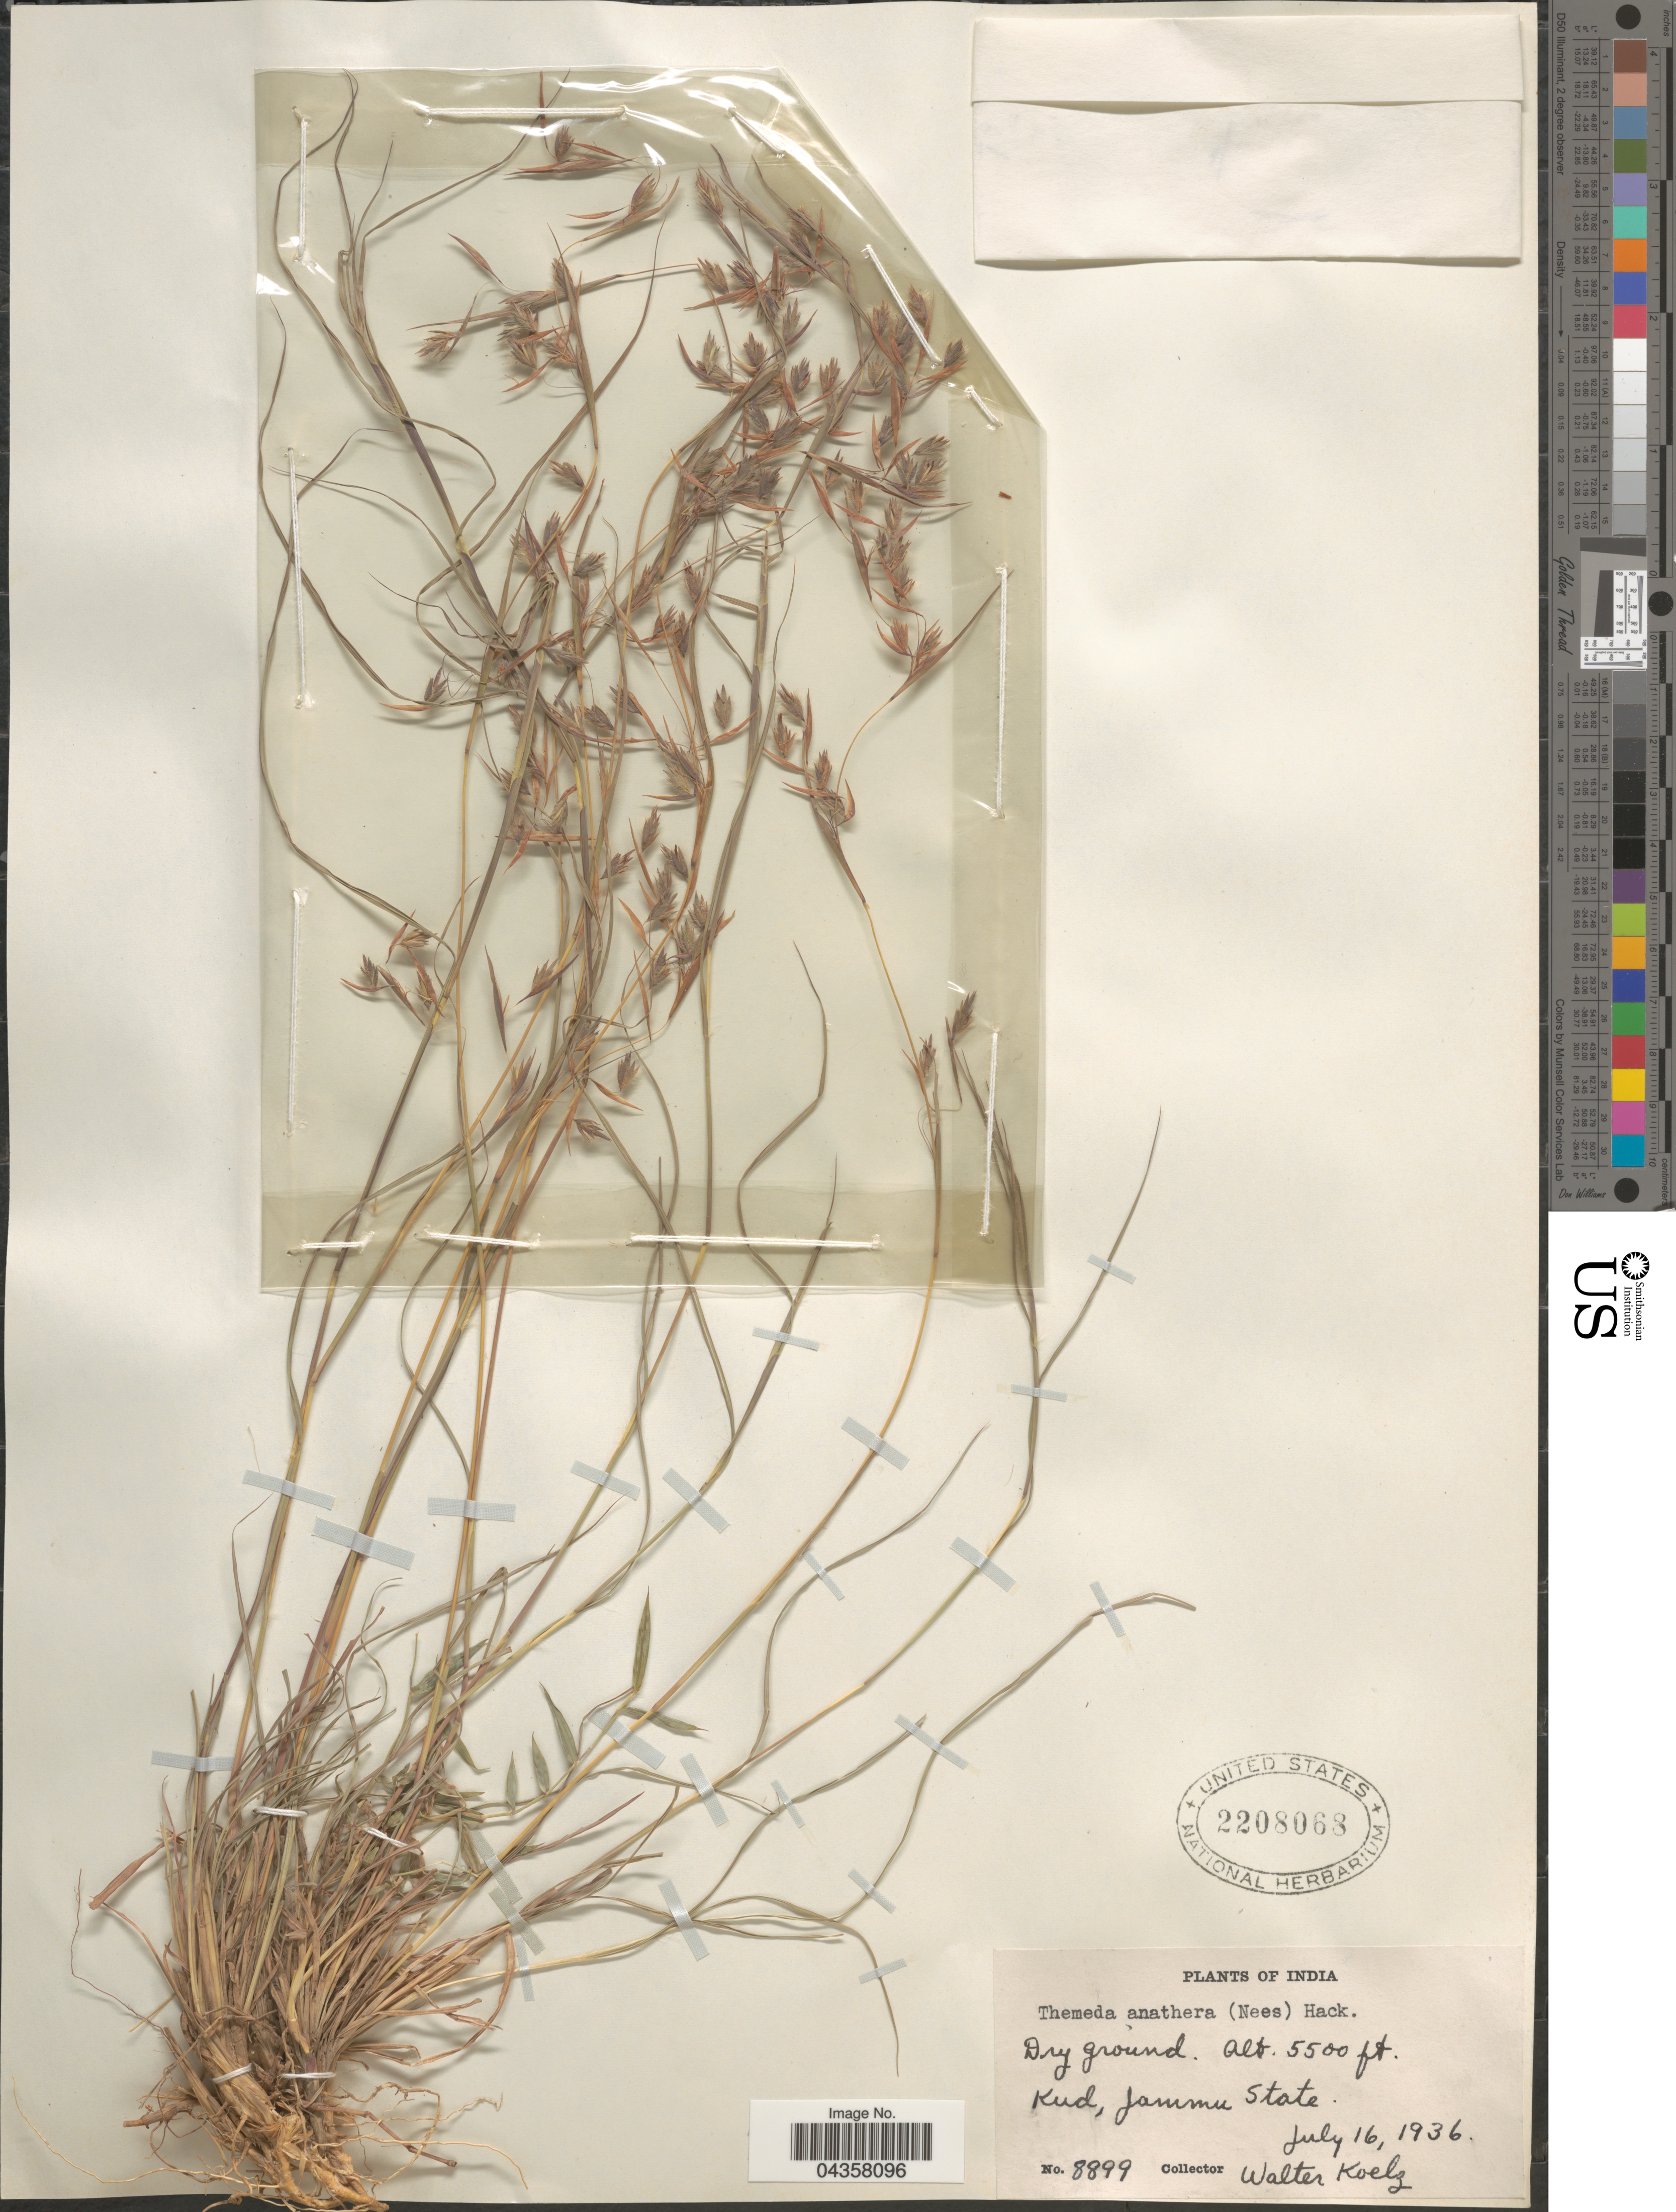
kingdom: Plantae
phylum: Tracheophyta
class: Liliopsida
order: Poales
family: Poaceae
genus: Themeda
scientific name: Themeda anathera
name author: (Nees) Hack.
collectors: W. N. Koelz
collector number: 8899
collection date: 1936-07-16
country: India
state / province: Jammu and Kashmir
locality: Kud, Jammu State.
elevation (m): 1676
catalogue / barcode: US 2208068